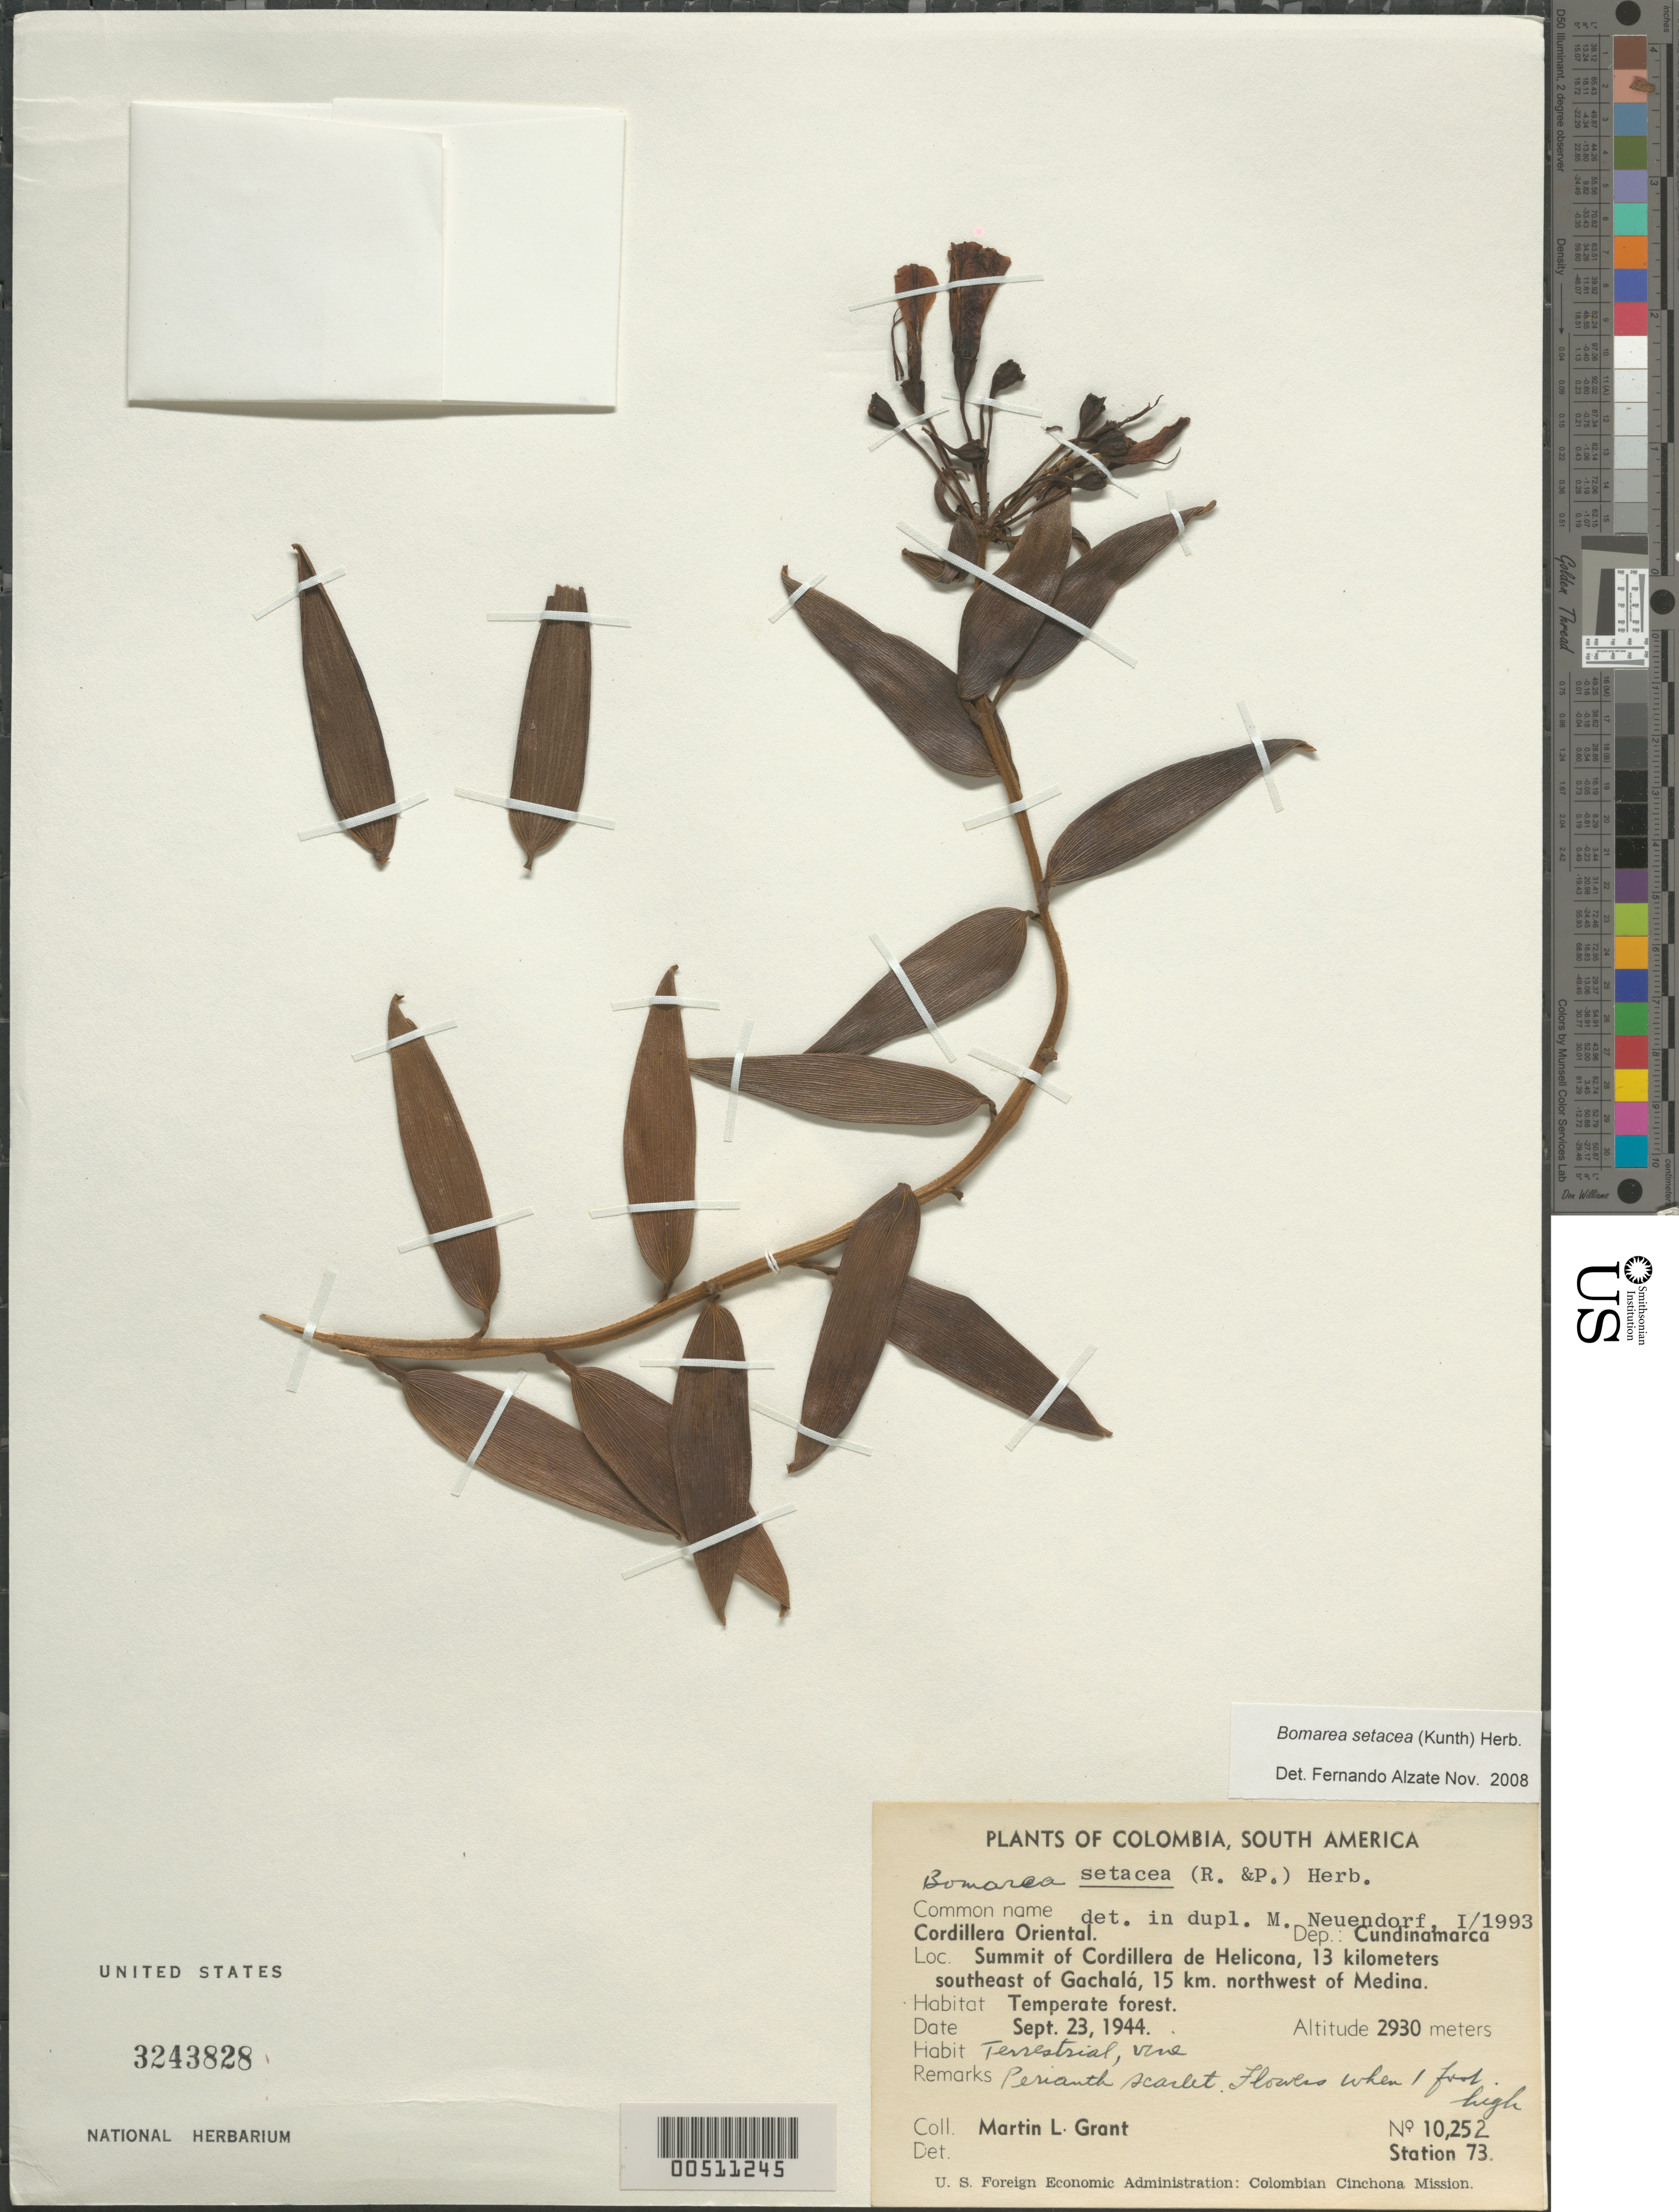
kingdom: Plantae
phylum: Tracheophyta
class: Liliopsida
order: Liliales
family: Alstroemeriaceae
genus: Bomarea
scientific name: Bomarea setacea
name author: (Ruiz & Pav.) Herb.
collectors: M. L. Grant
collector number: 10252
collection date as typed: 23 Sep 1944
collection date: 1944-09-23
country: Colombia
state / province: Cundinamarca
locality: Helicona, SE of Gachala, NW of Medina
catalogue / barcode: US 3243828